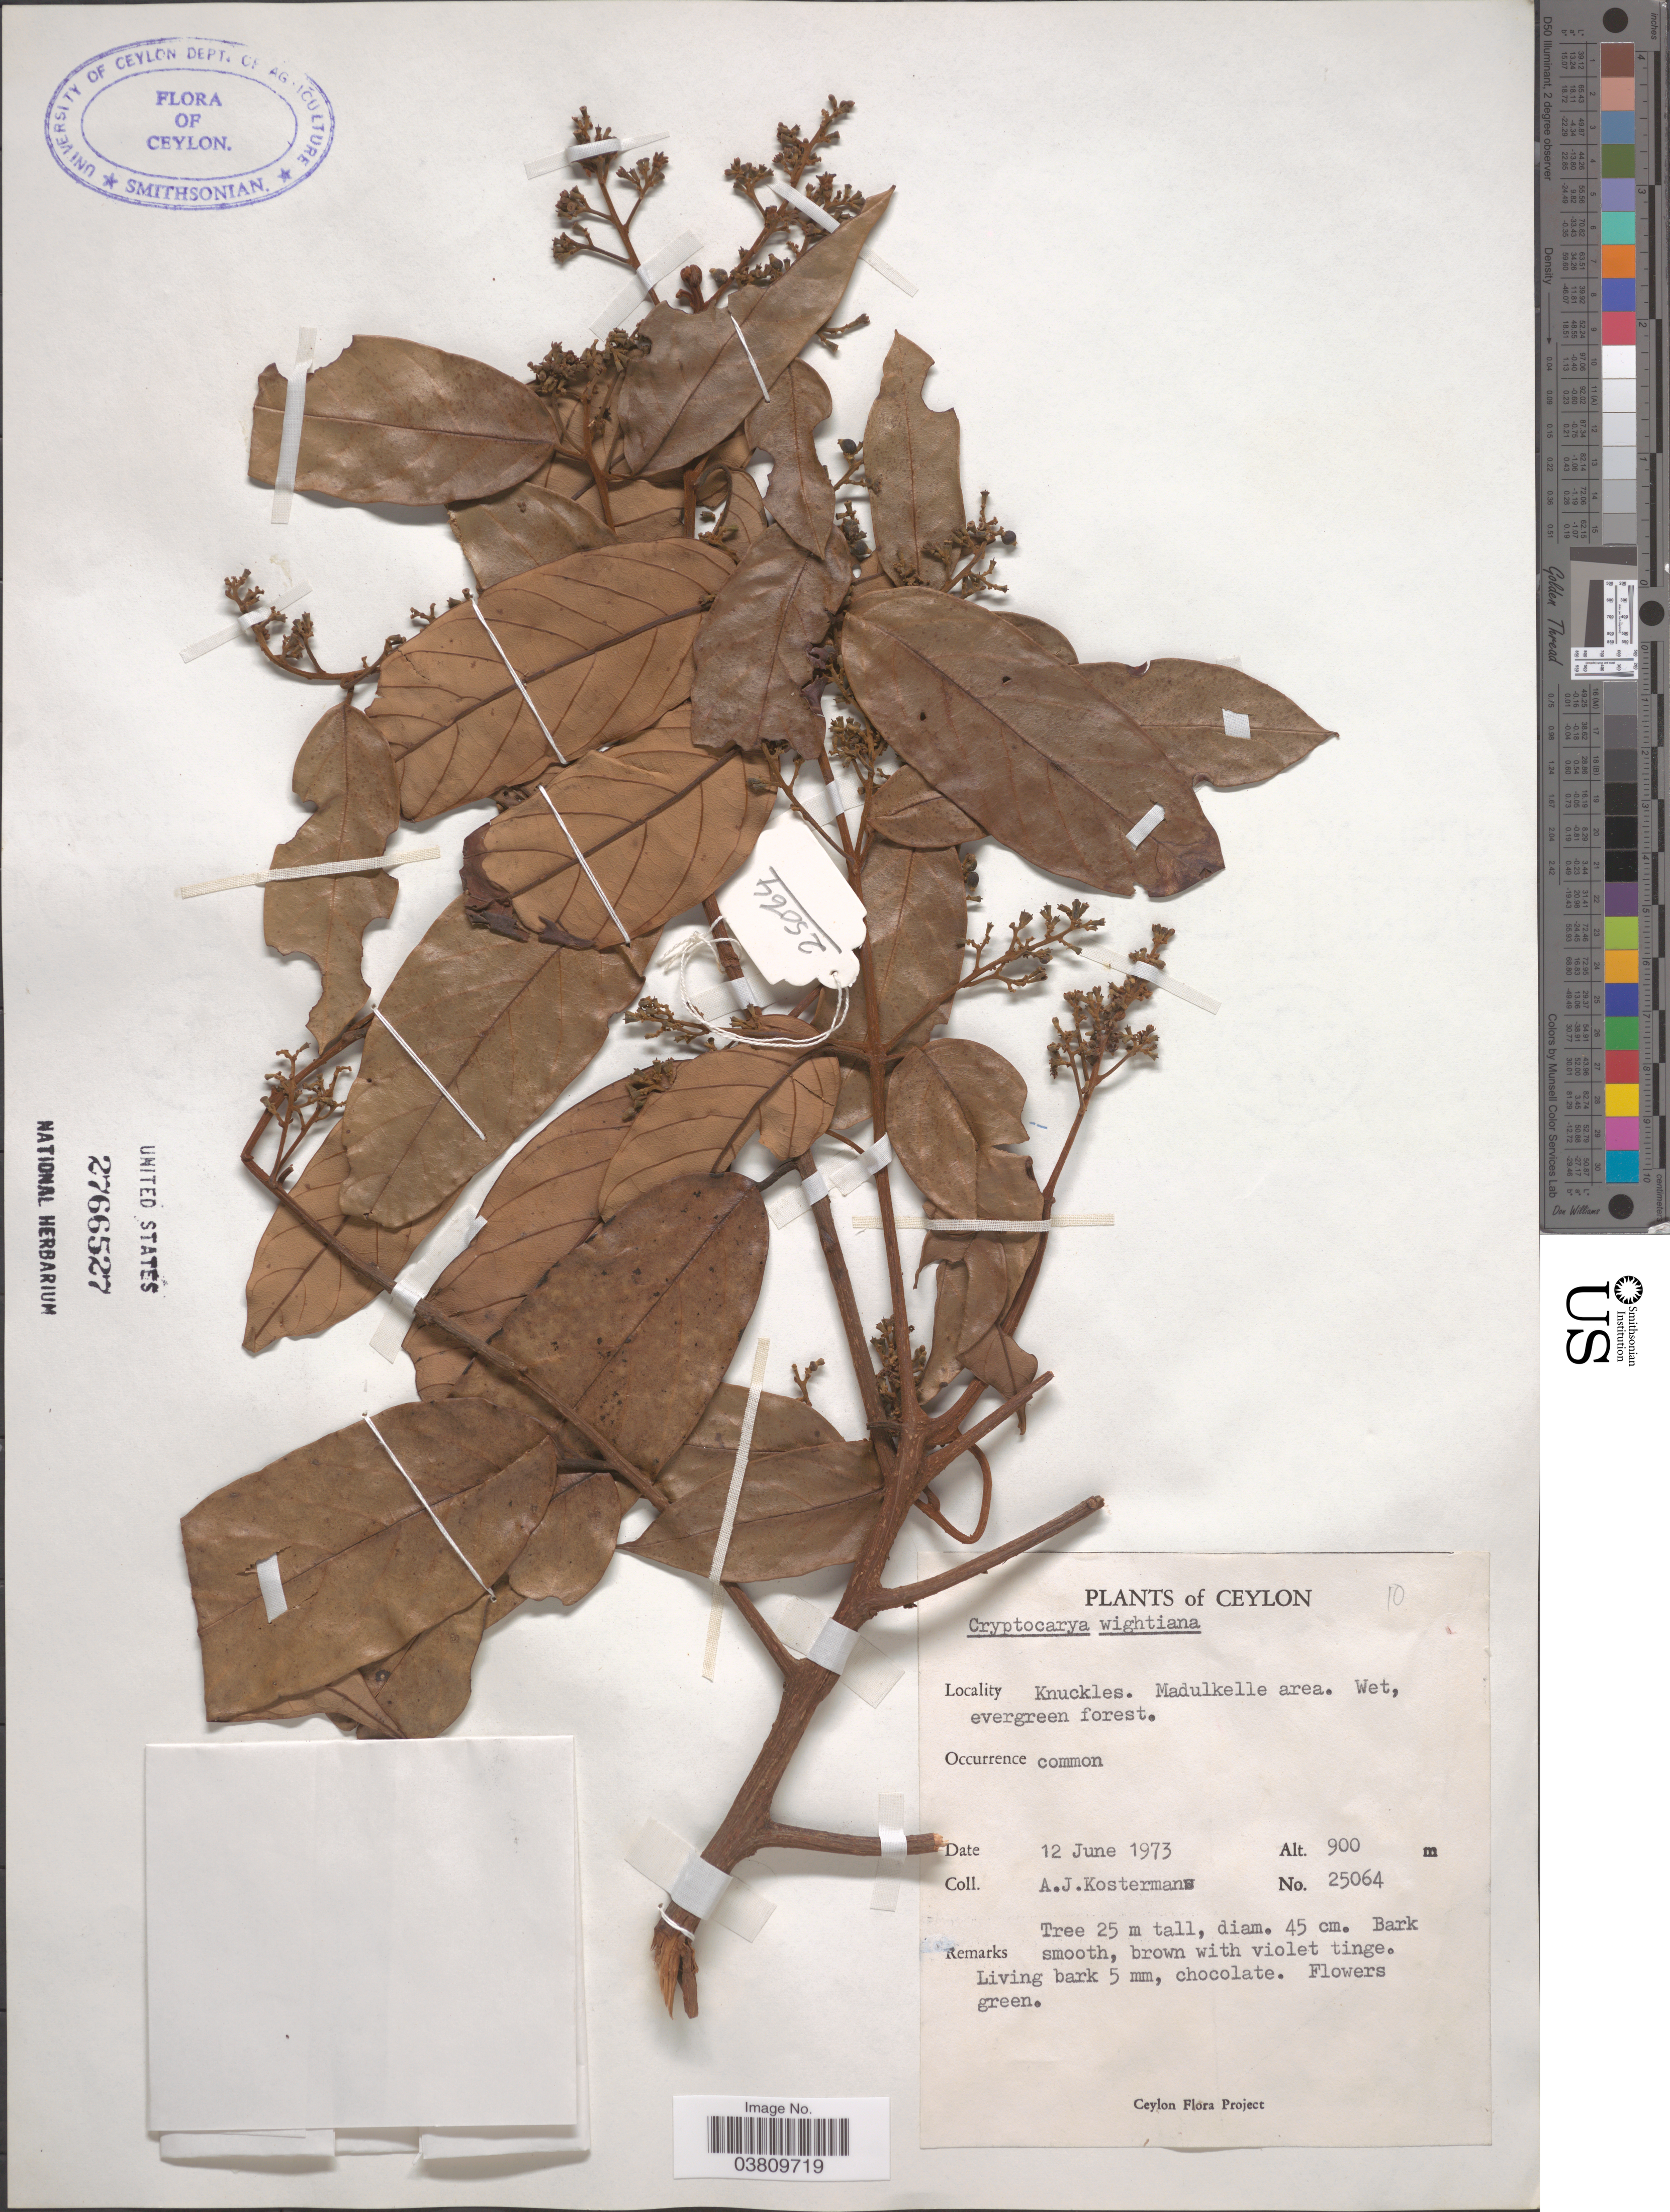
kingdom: Plantae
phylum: Tracheophyta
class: Magnoliopsida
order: Laurales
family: Lauraceae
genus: Cryptocarya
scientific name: Cryptocarya wightiana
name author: Thwaites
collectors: A. J. G. Kostermans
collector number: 25064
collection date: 1973-06-12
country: Sri Lanka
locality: Ceylon. Knuckles. Madulkelle area.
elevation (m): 900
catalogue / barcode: US 2766527